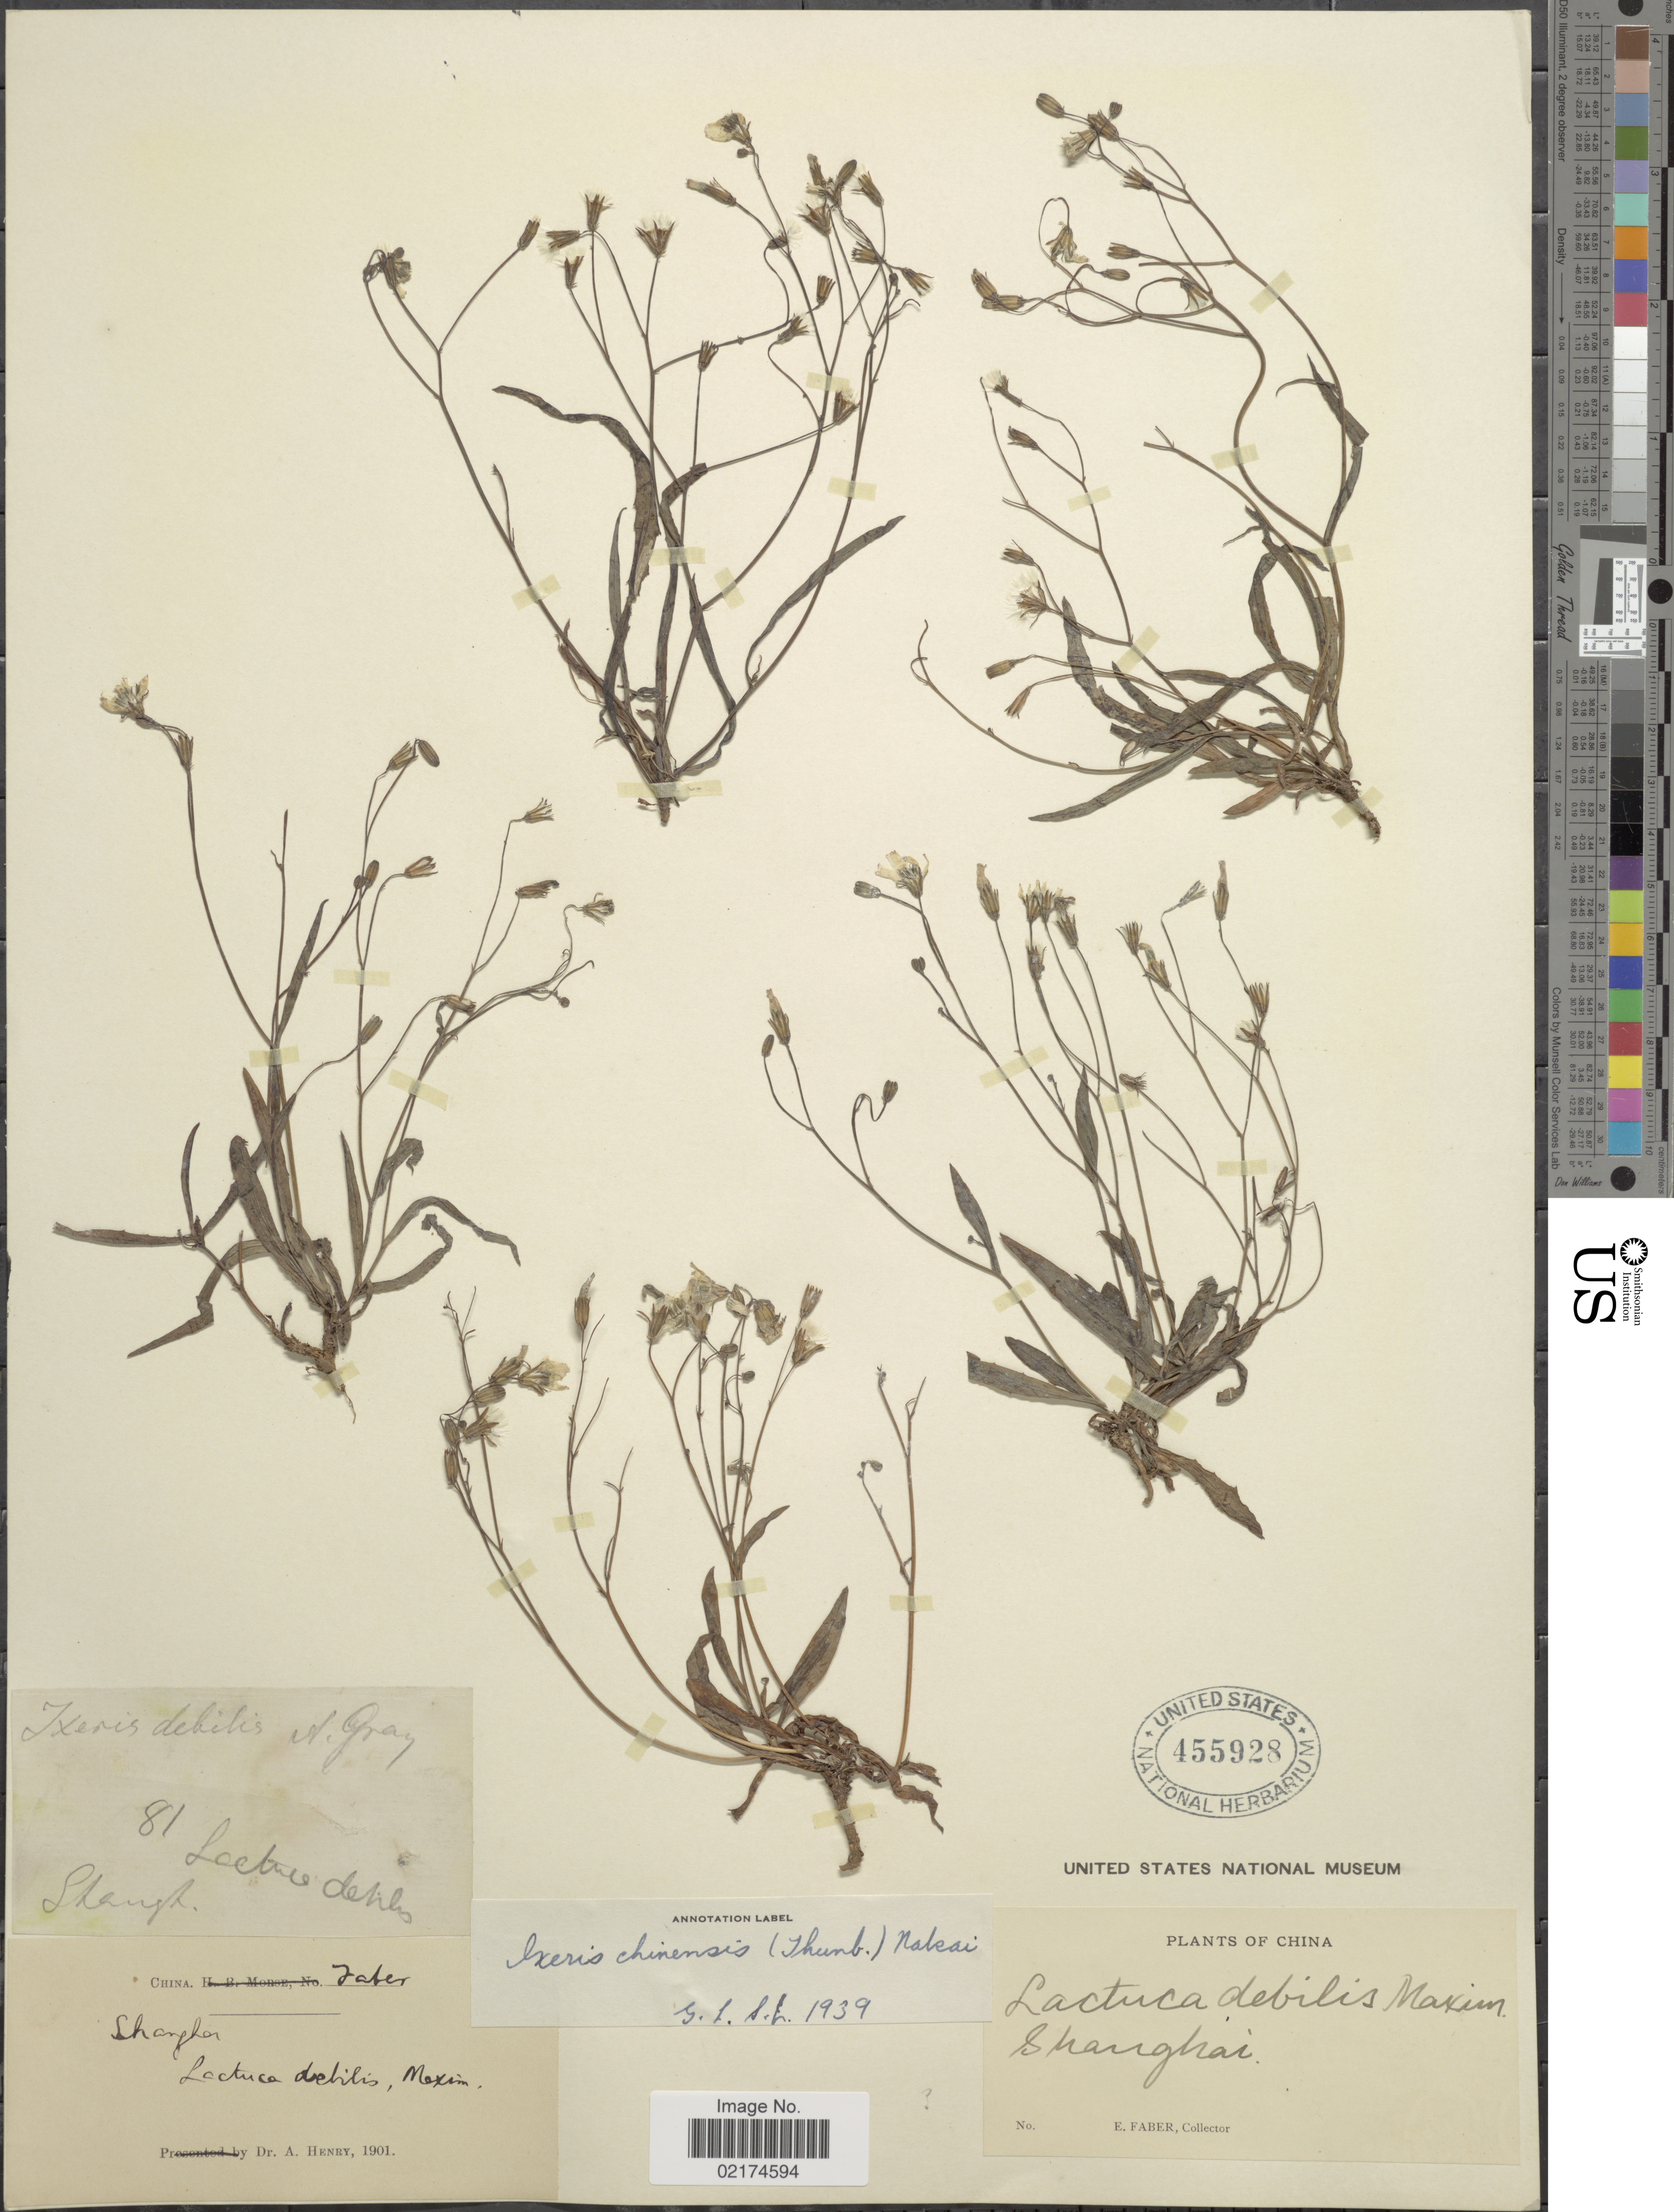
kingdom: Plantae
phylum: Tracheophyta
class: Magnoliopsida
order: Asterales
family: Asteraceae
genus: Ixeridium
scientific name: Ixeridium chinense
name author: (Thunb.) Tzvelev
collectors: A. Henry & E. Faber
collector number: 81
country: China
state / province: Shanghai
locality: Shanghai,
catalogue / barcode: US 455928